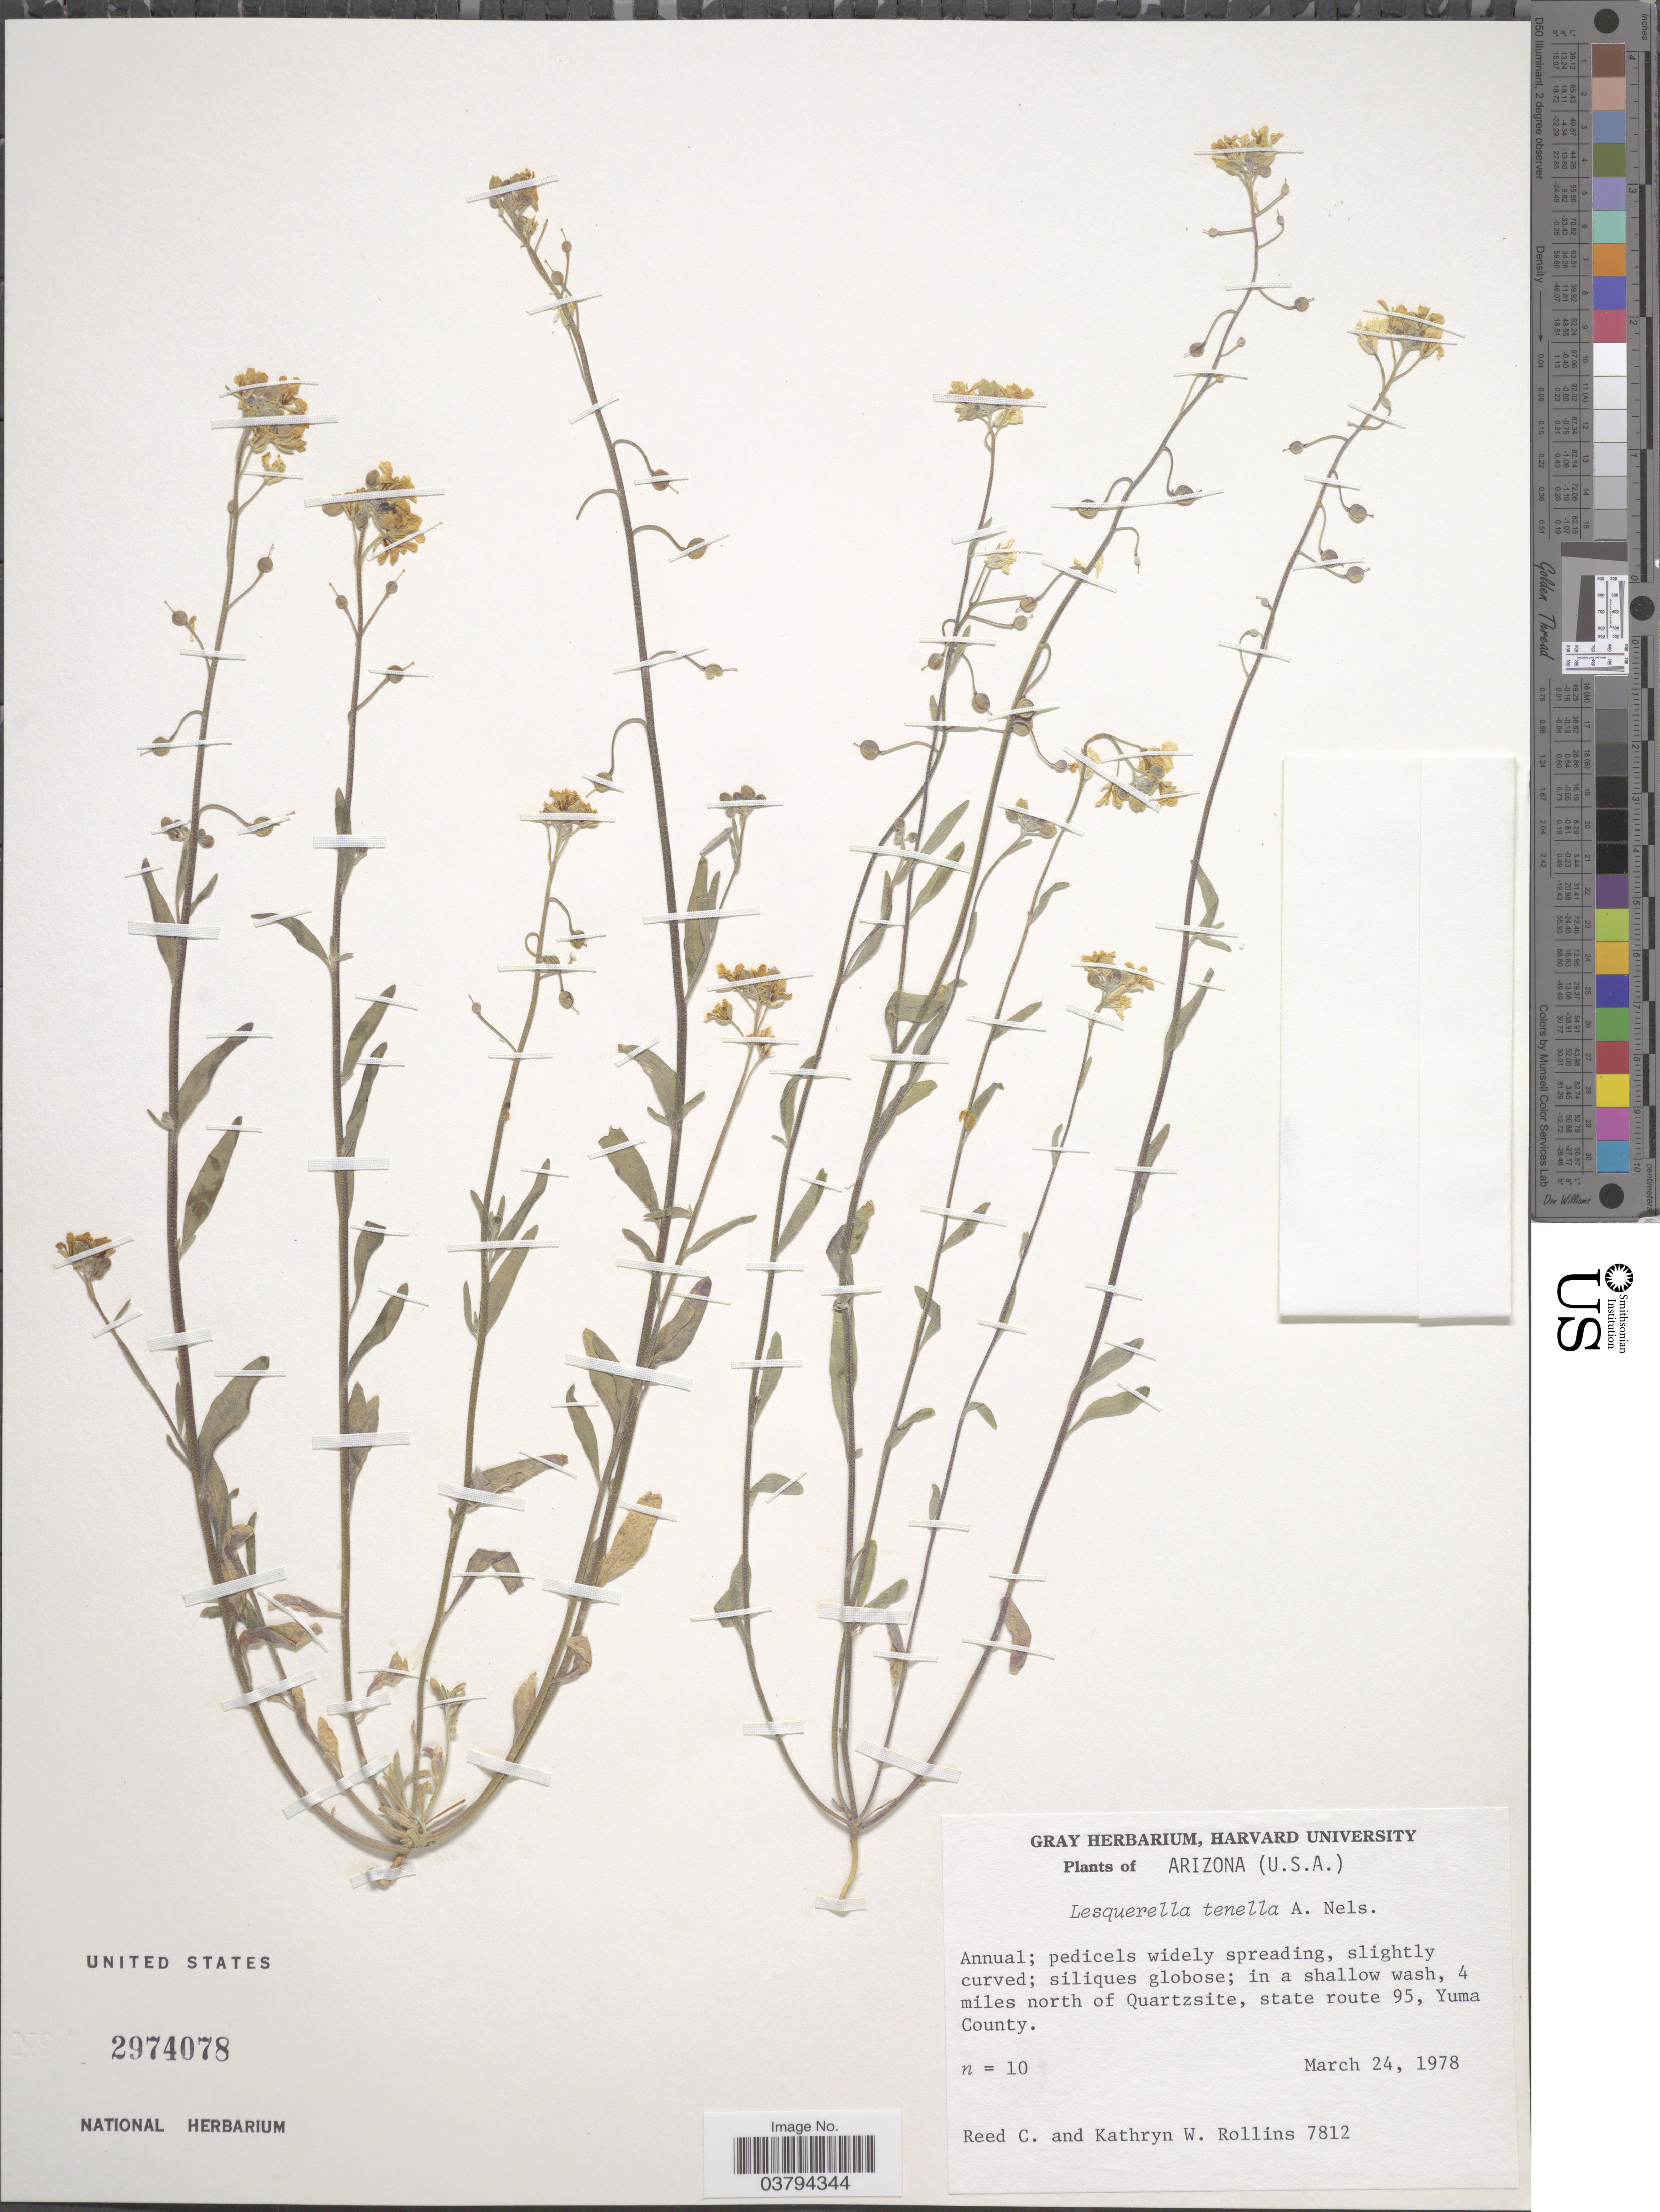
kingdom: Plantae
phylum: Tracheophyta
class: Magnoliopsida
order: Brassicales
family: Brassicaceae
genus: Lesquerella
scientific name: Lesquerella tenella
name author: A. Nelson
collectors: R. C. Rollins & K. W. Rollins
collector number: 7812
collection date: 1978-03-24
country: United States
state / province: Arizona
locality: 4 miles north of quartzsite, state route 95, Yuma County.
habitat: in a shallow wash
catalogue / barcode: US 2974078